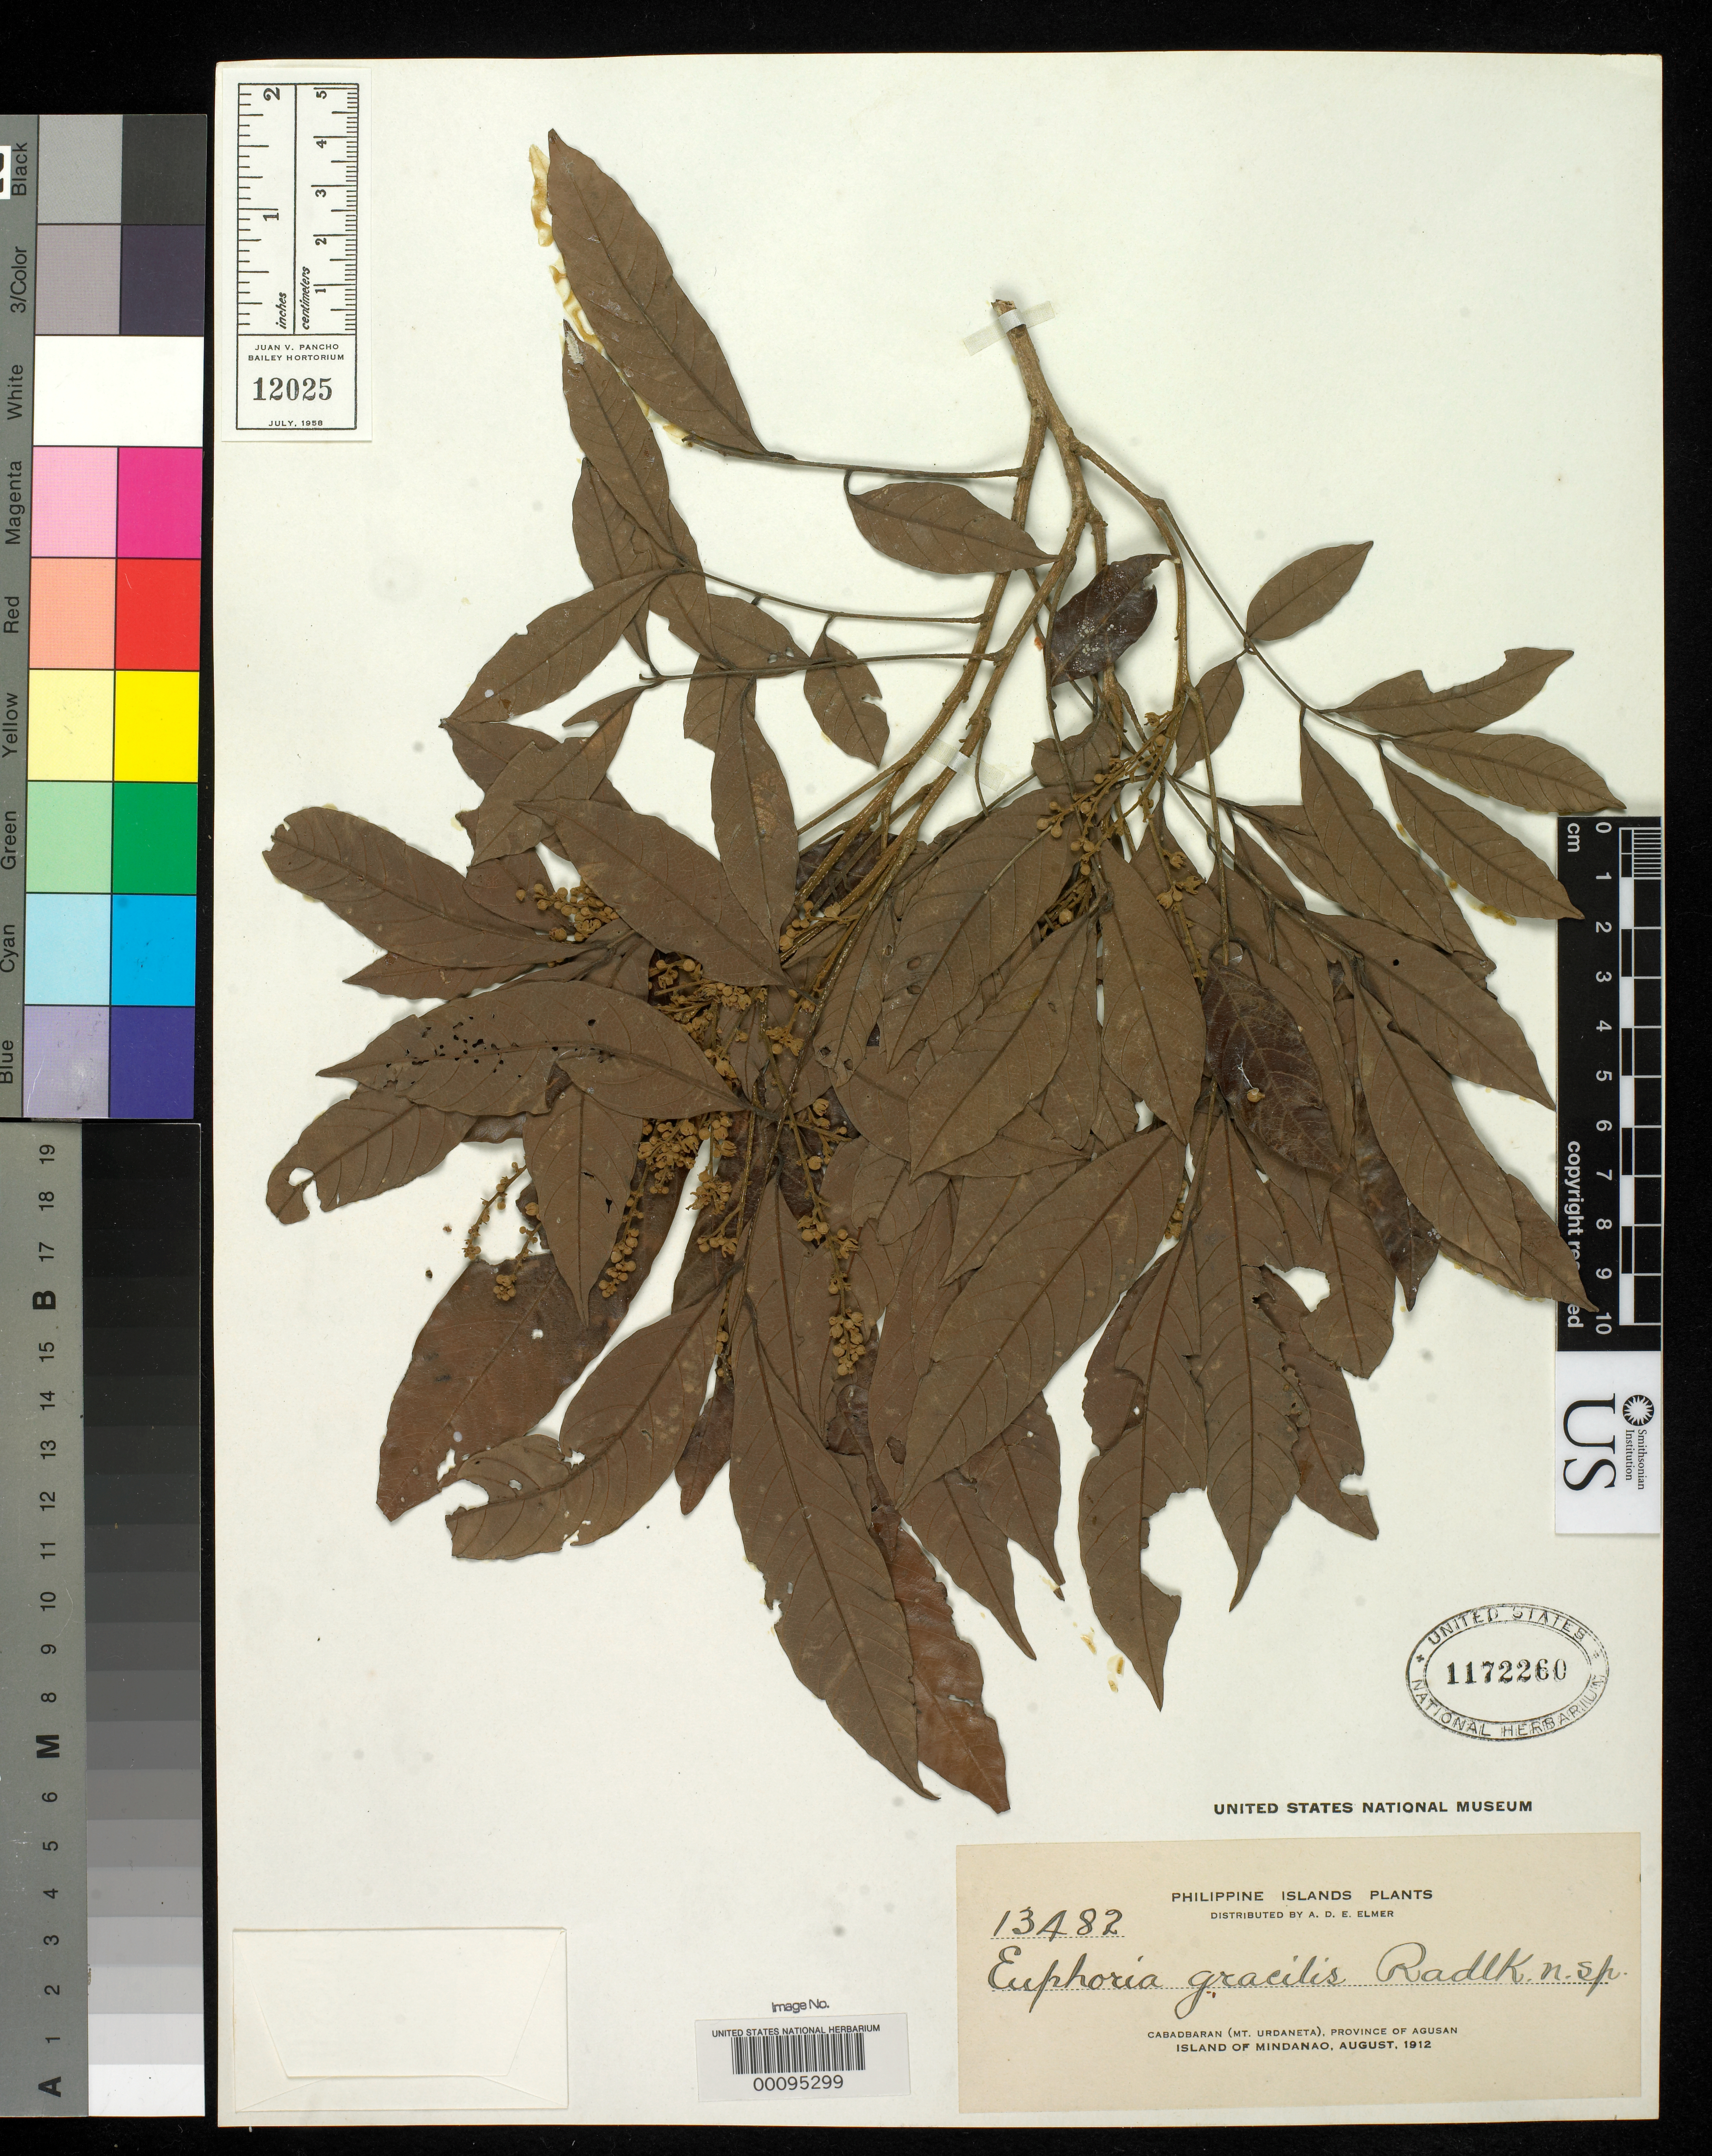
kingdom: Plantae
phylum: Tracheophyta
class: Magnoliopsida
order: Sapindales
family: Sapindaceae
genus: Euphoria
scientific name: Euphoria gracilis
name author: Radlk. in Elmer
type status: Isotype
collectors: A. D. E. Elmer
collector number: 13482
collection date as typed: Aug 1912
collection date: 1912-08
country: Philippines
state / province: Caraga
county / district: Agusan del Norte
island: Mindanao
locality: Cabadbaran (Mt. Urdaneta), Province of Agusan, Island of Mindanao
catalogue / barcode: US 1172260